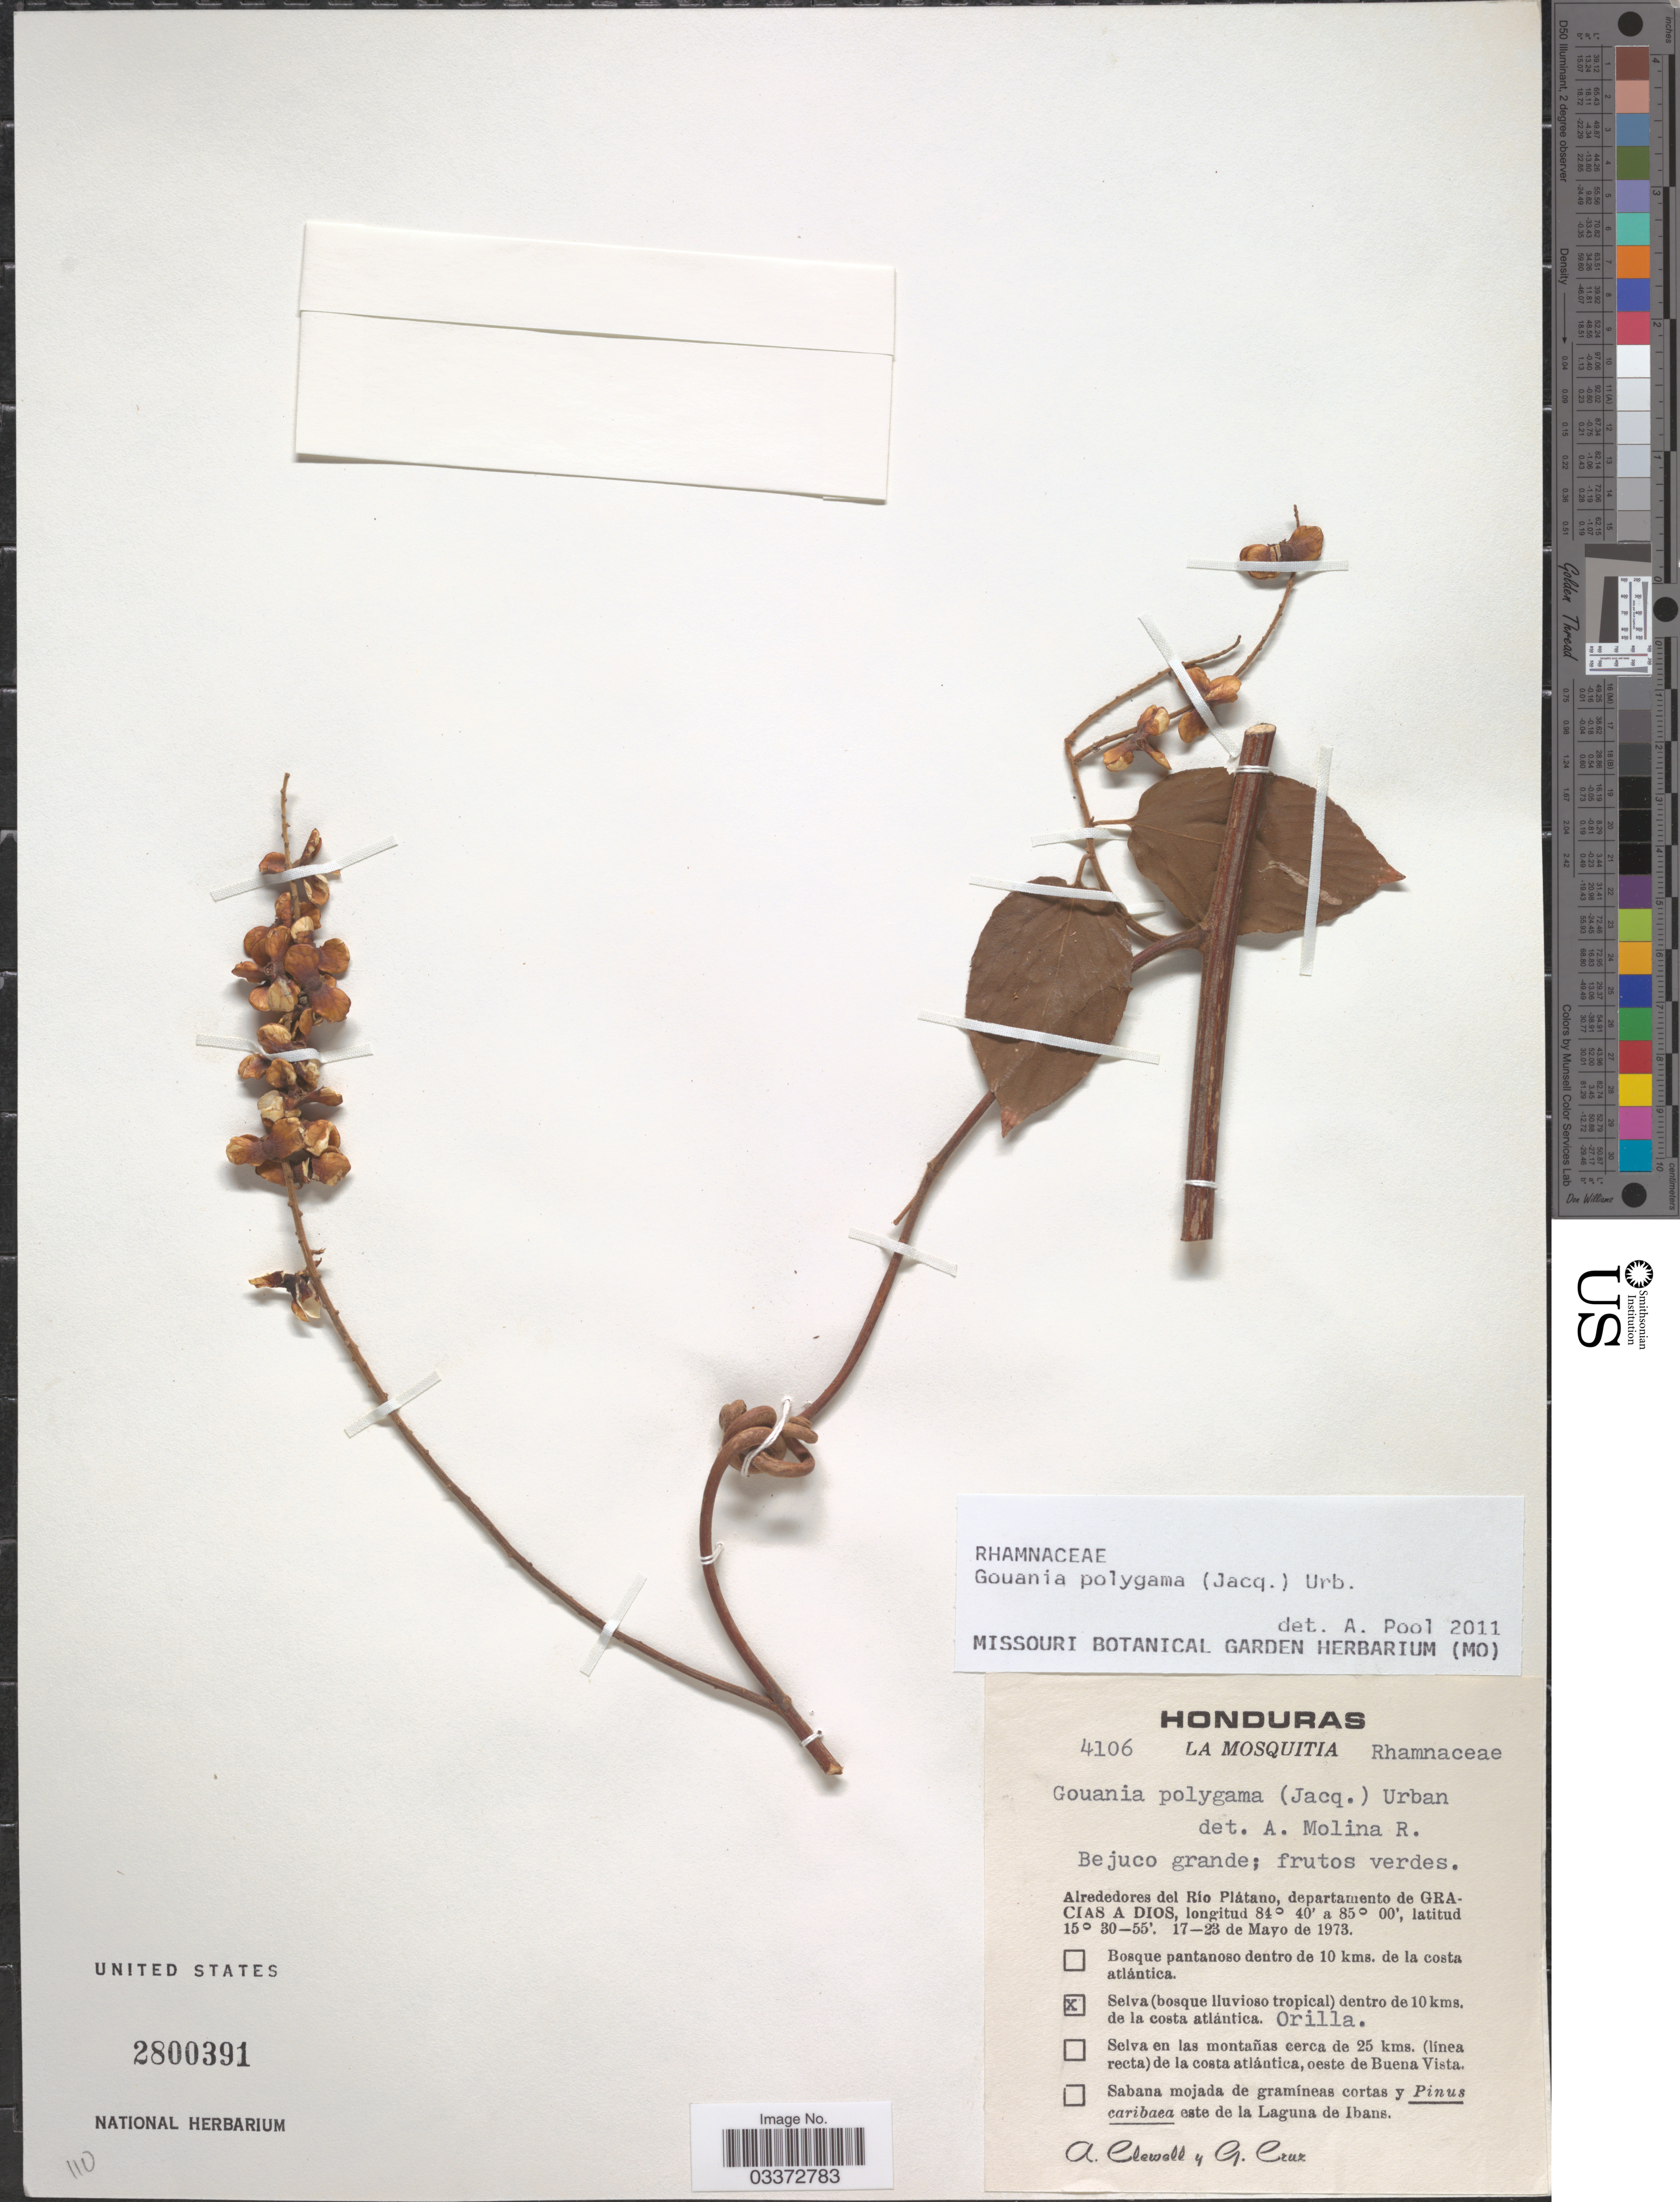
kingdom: Plantae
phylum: Tracheophyta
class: Magnoliopsida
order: Rosales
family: Rhamnaceae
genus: Gouania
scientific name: Gouania polygama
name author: (Jacq.) Urb.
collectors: A. Clewell & G. Cruz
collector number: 4106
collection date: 1973-05-23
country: Honduras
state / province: Gracias de Dios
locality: Alrededores del Río Plátano, departamento de Gracias de Dios. Selva (bosque lluvioso tropical) dentro de 10 kms. de la costa atlántica.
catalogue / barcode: US 2800391